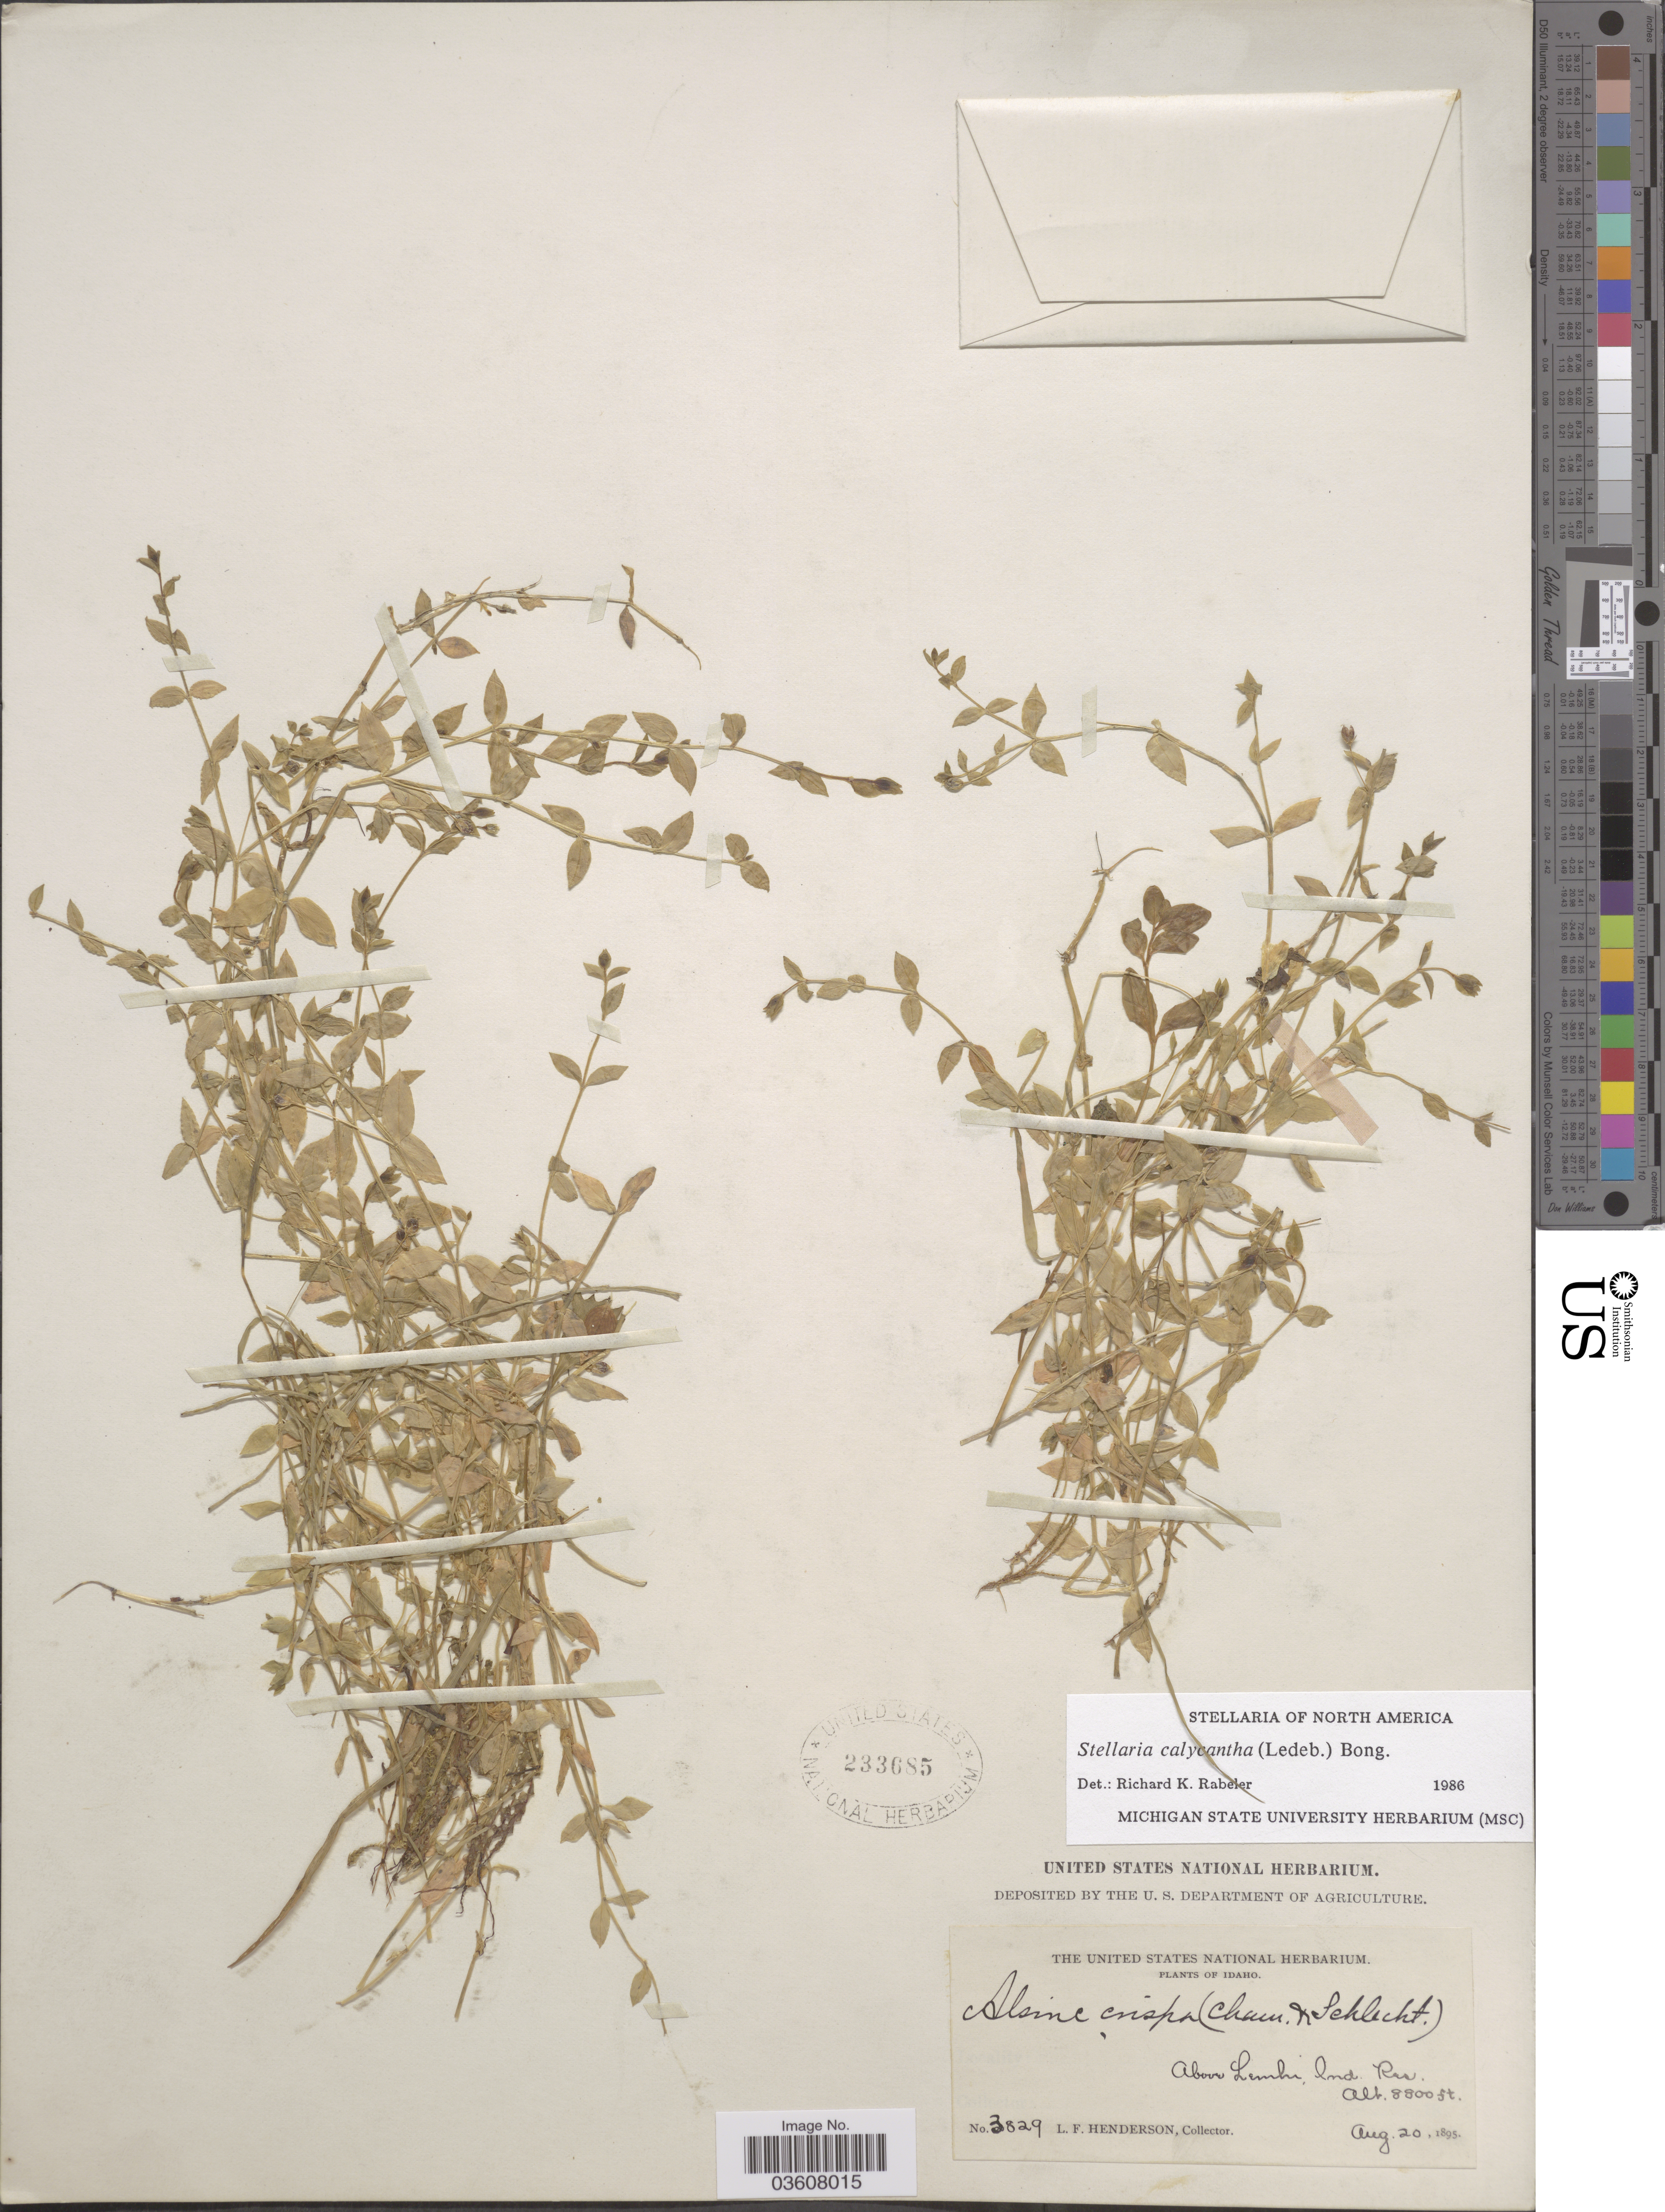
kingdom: Plantae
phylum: Tracheophyta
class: Magnoliopsida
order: Caryophyllales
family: Caryophyllaceae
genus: Stellaria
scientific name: Stellaria calycantha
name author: (Ledeb.) Bong.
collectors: L. Henderson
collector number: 3829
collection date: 1895-08-20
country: United States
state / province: Idaho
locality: Above Lemki, Ind. Res.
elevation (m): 2682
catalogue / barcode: US 233685